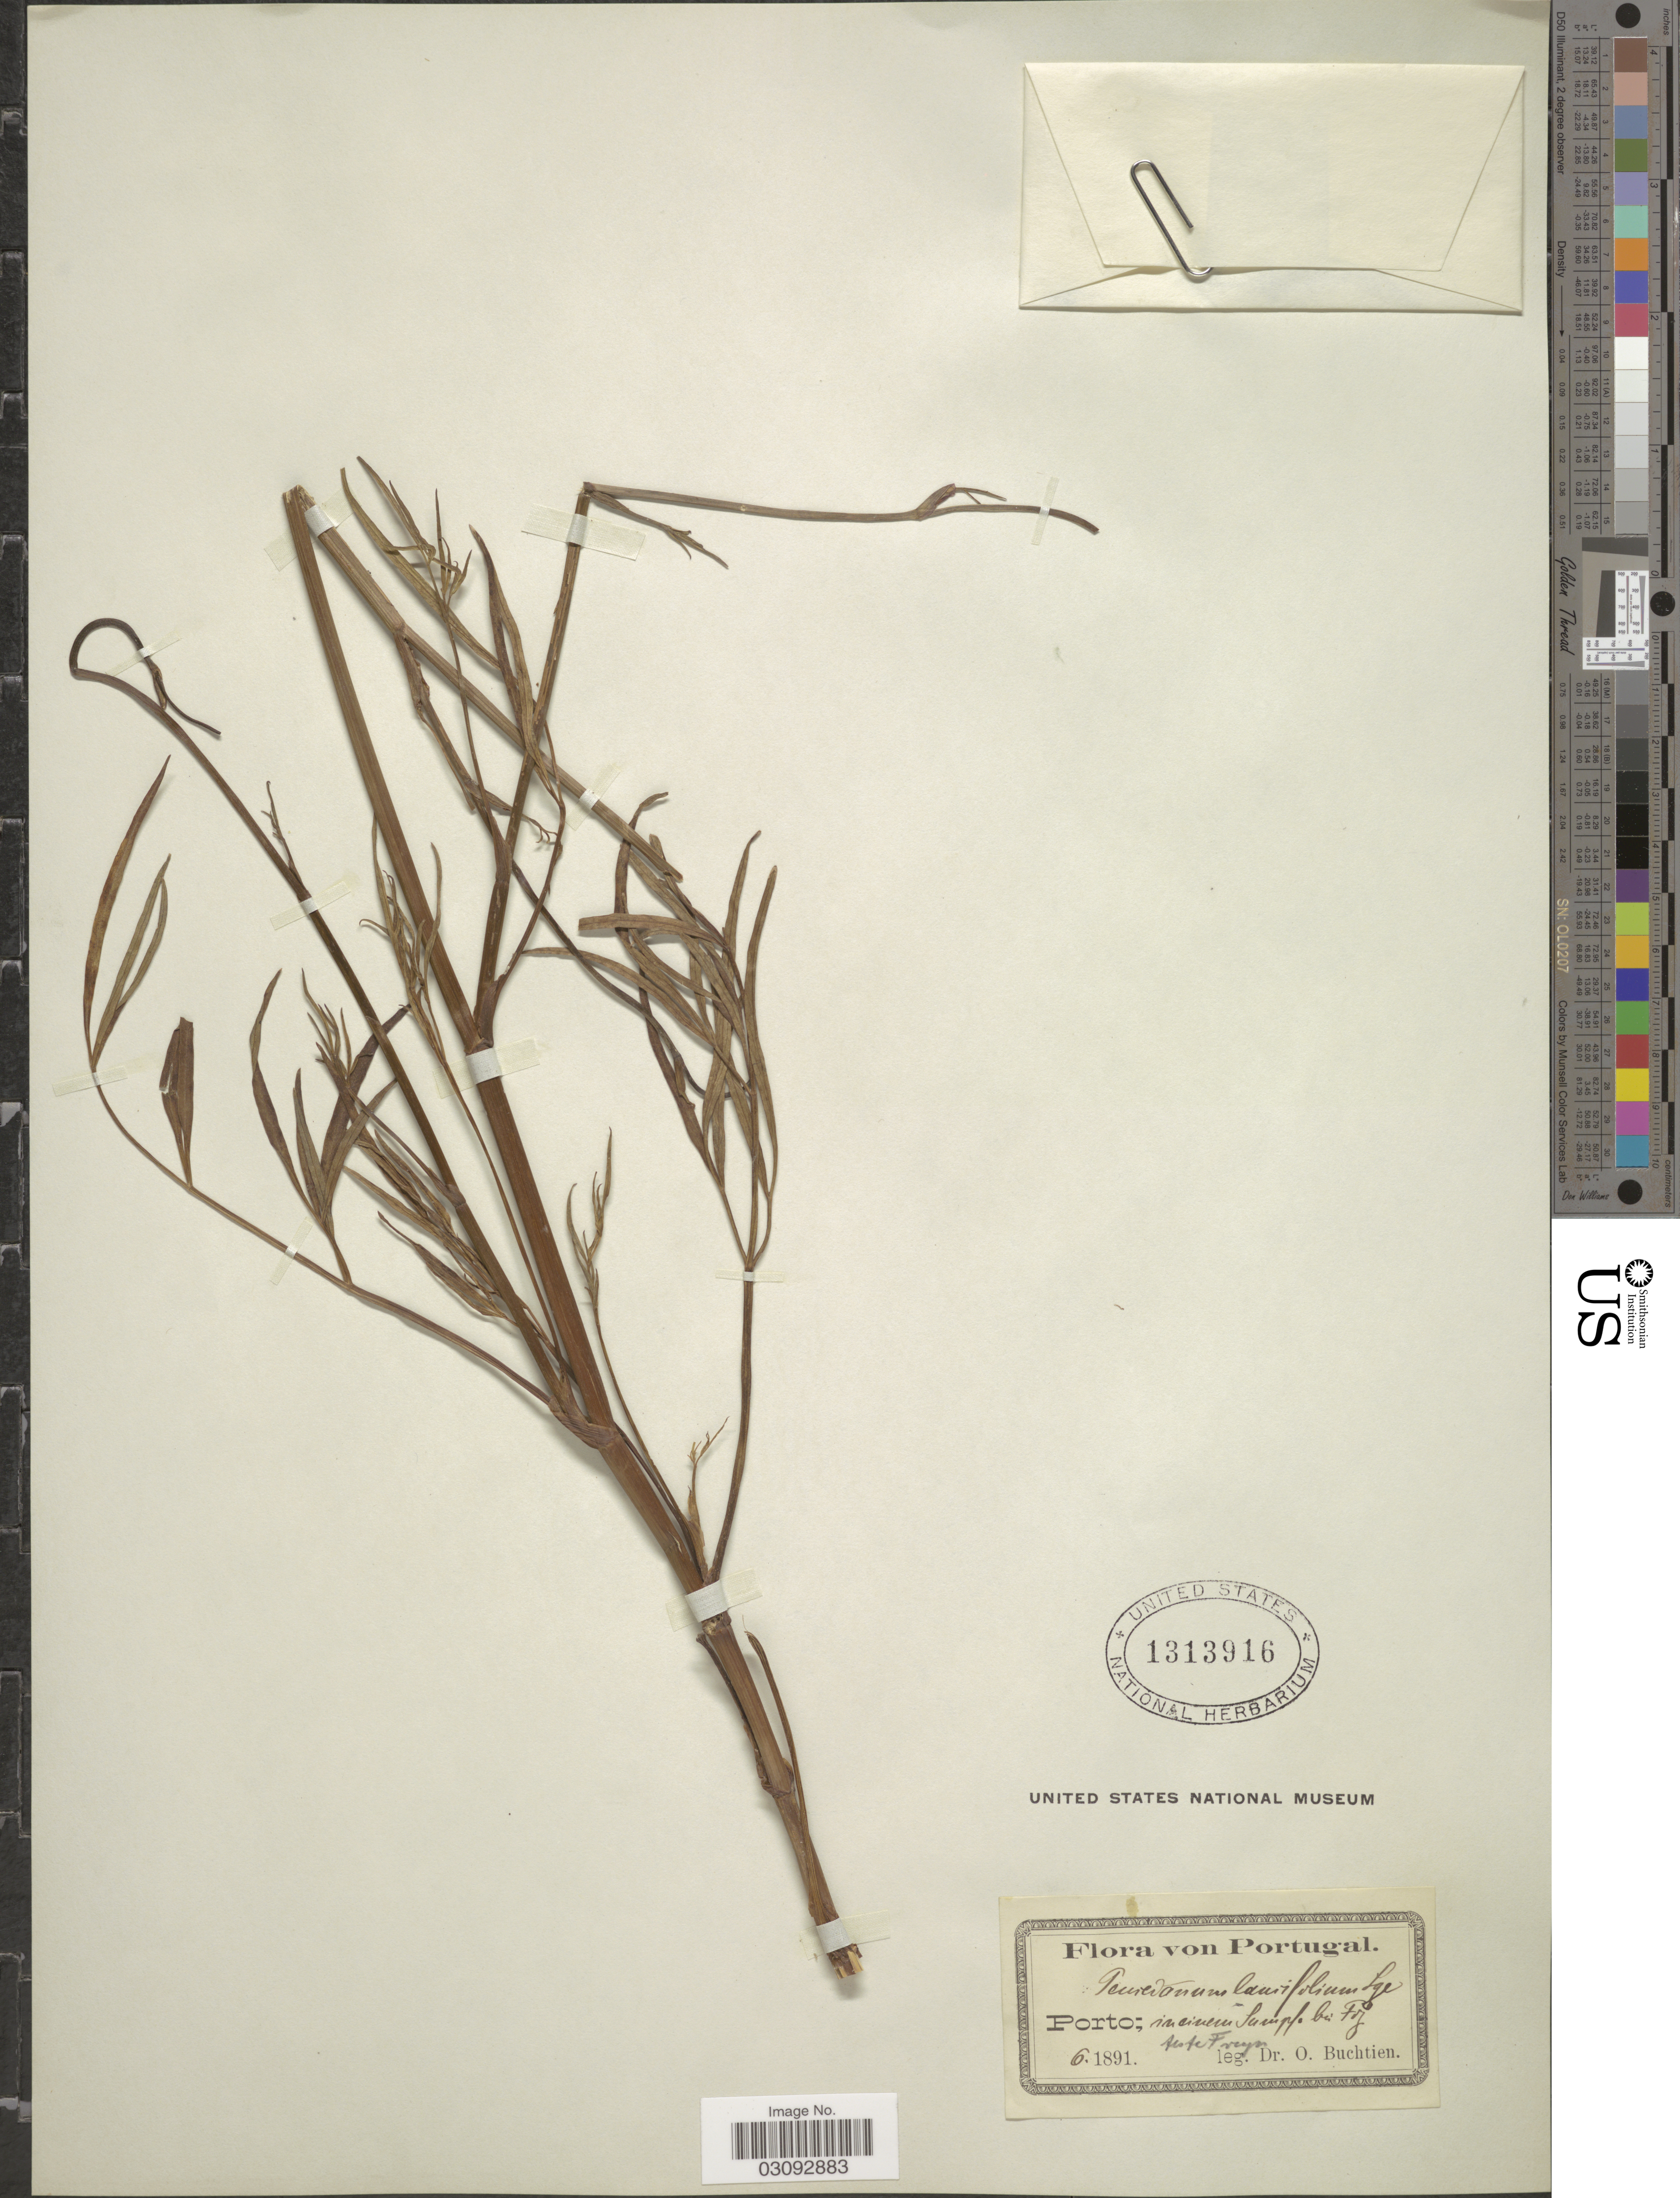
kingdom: Plantae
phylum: Tracheophyta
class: Magnoliopsida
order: Apiales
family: Apiaceae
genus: Peucedanum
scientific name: Peucedanum lancifolium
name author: Lange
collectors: O. Buchtien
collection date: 1891-06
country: Portugal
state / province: Porto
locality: Porto: in einem Sümpfe bei Fay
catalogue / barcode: US 1313916